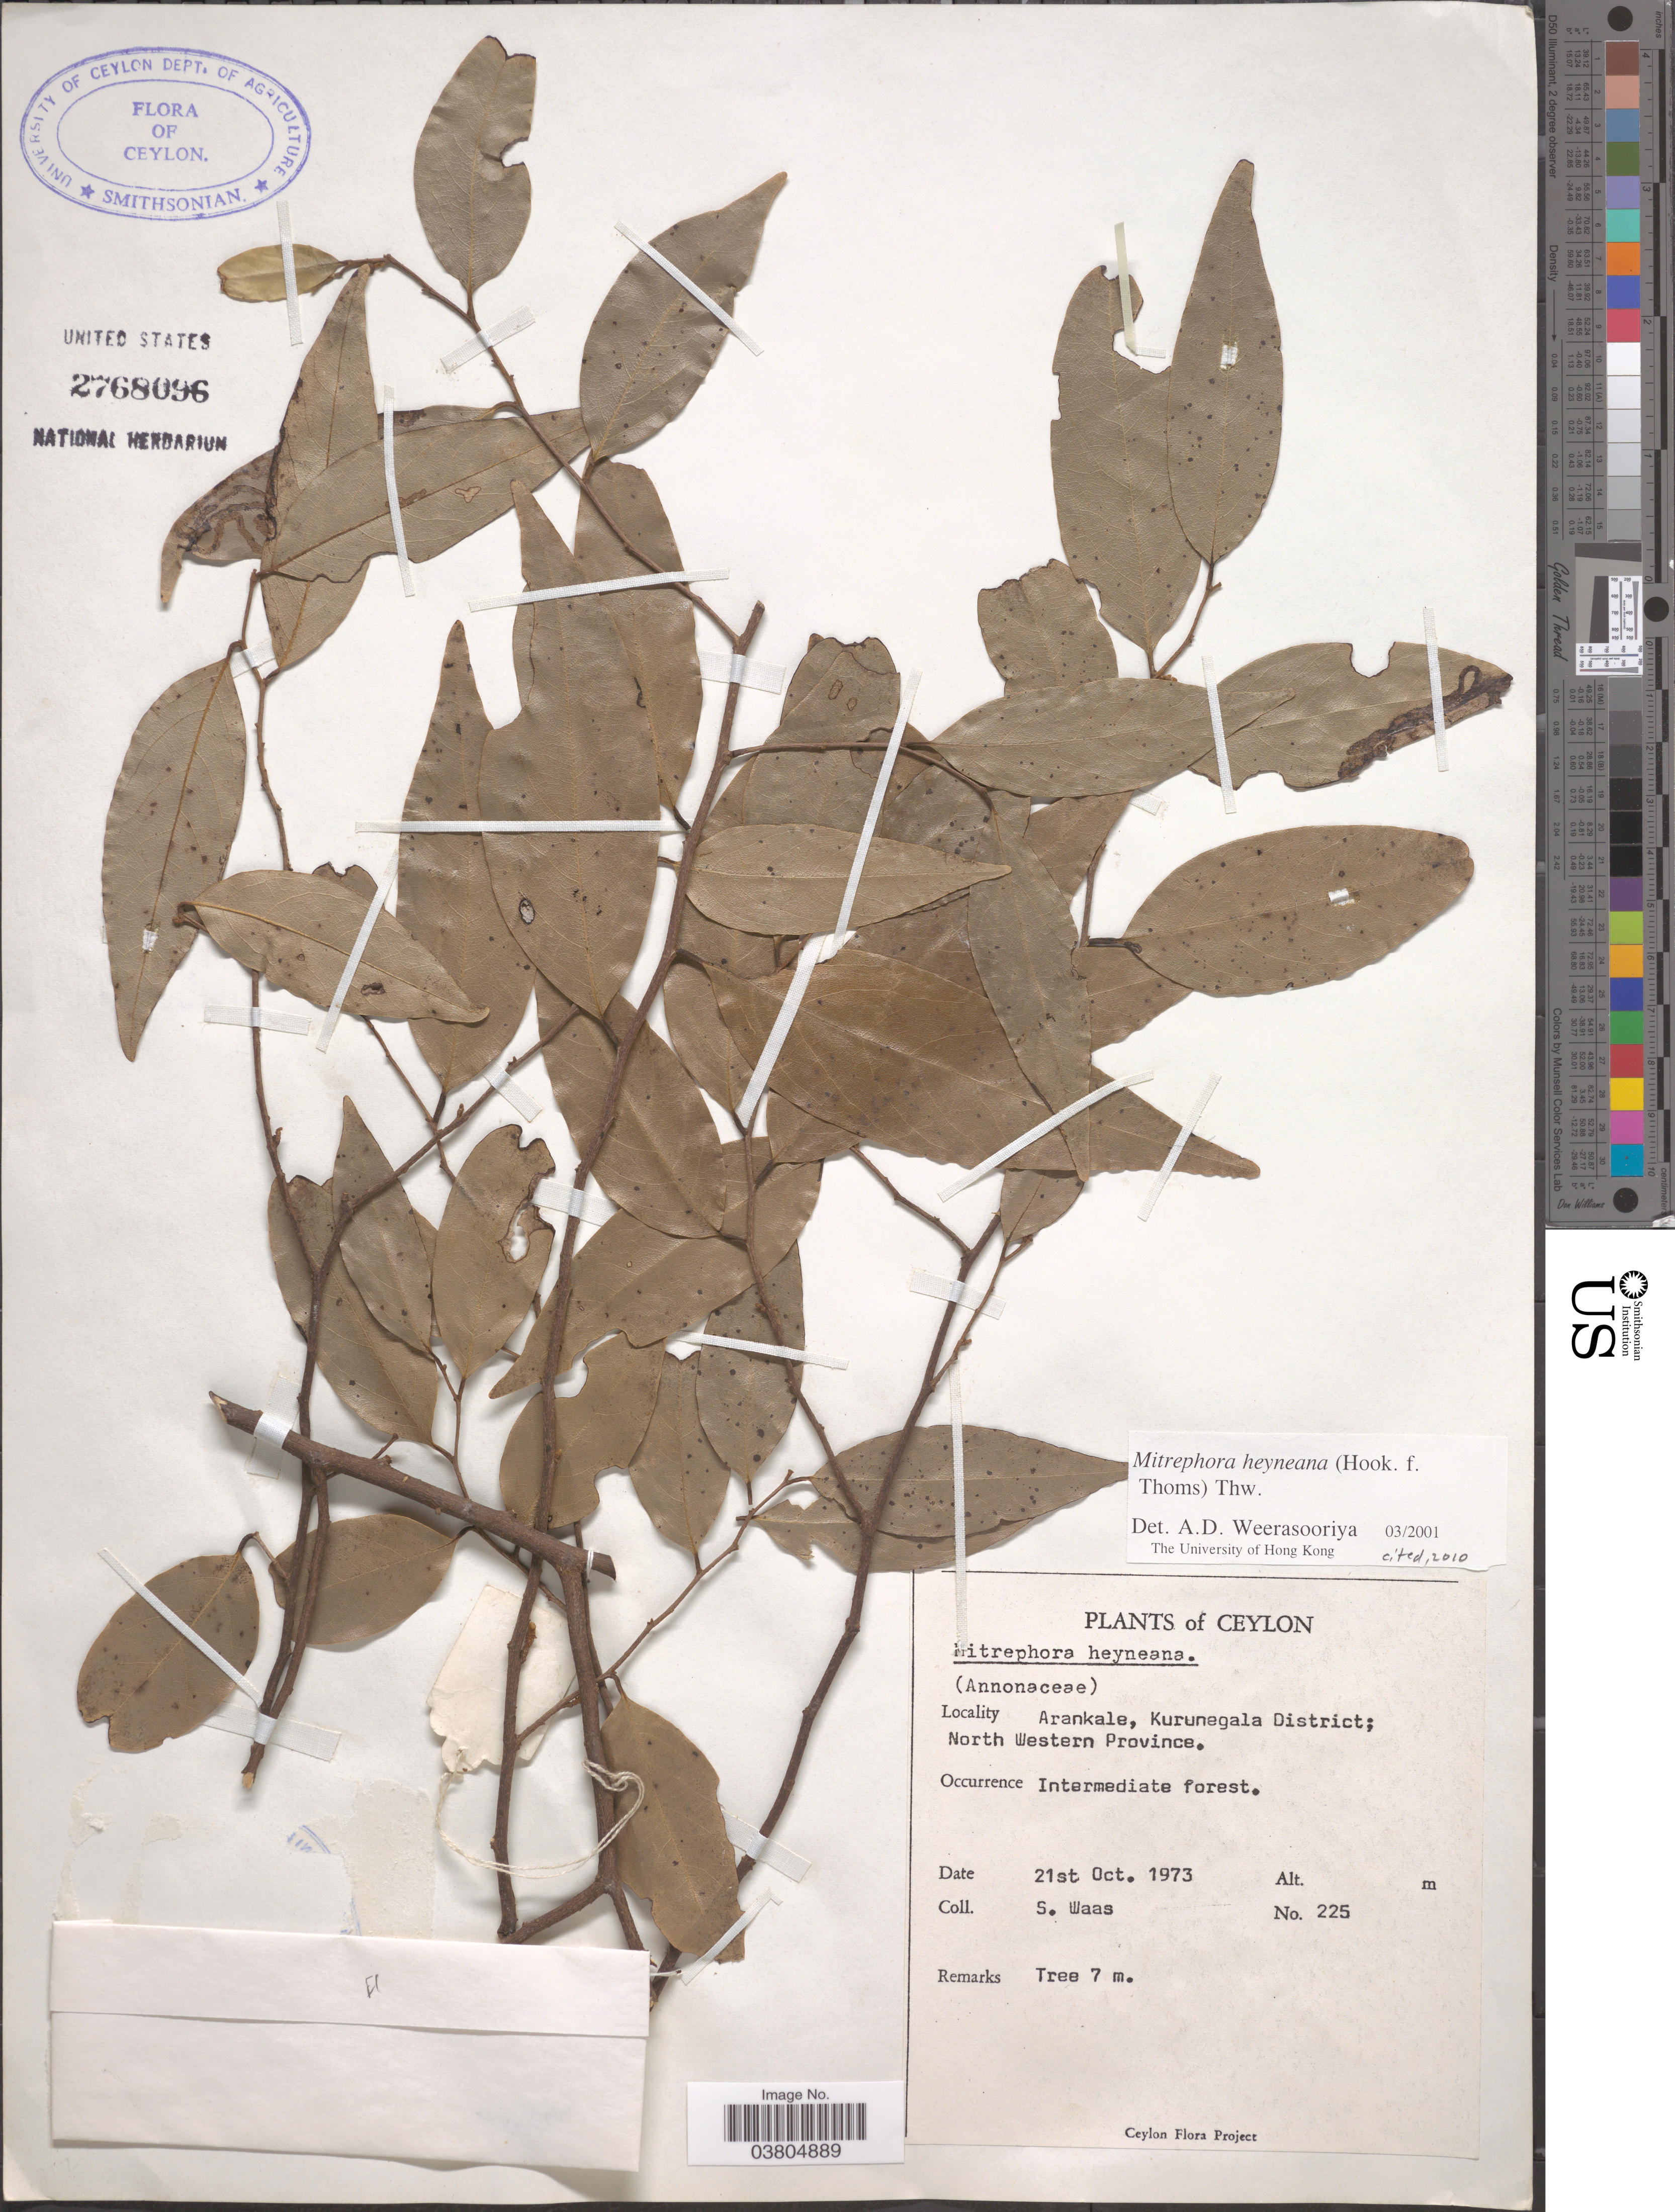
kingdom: Plantae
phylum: Tracheophyta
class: Magnoliopsida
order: Magnoliales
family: Annonaceae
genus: Mitrephora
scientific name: Mitrephora heyneana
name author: (Hook. f. & Thoms.) Thwaites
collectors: S. Waas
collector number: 225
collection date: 1973-10-21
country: Sri Lanka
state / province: North Western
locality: Ceylon. Arankale, Kurunegala District; North Western Province.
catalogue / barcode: US 2768096